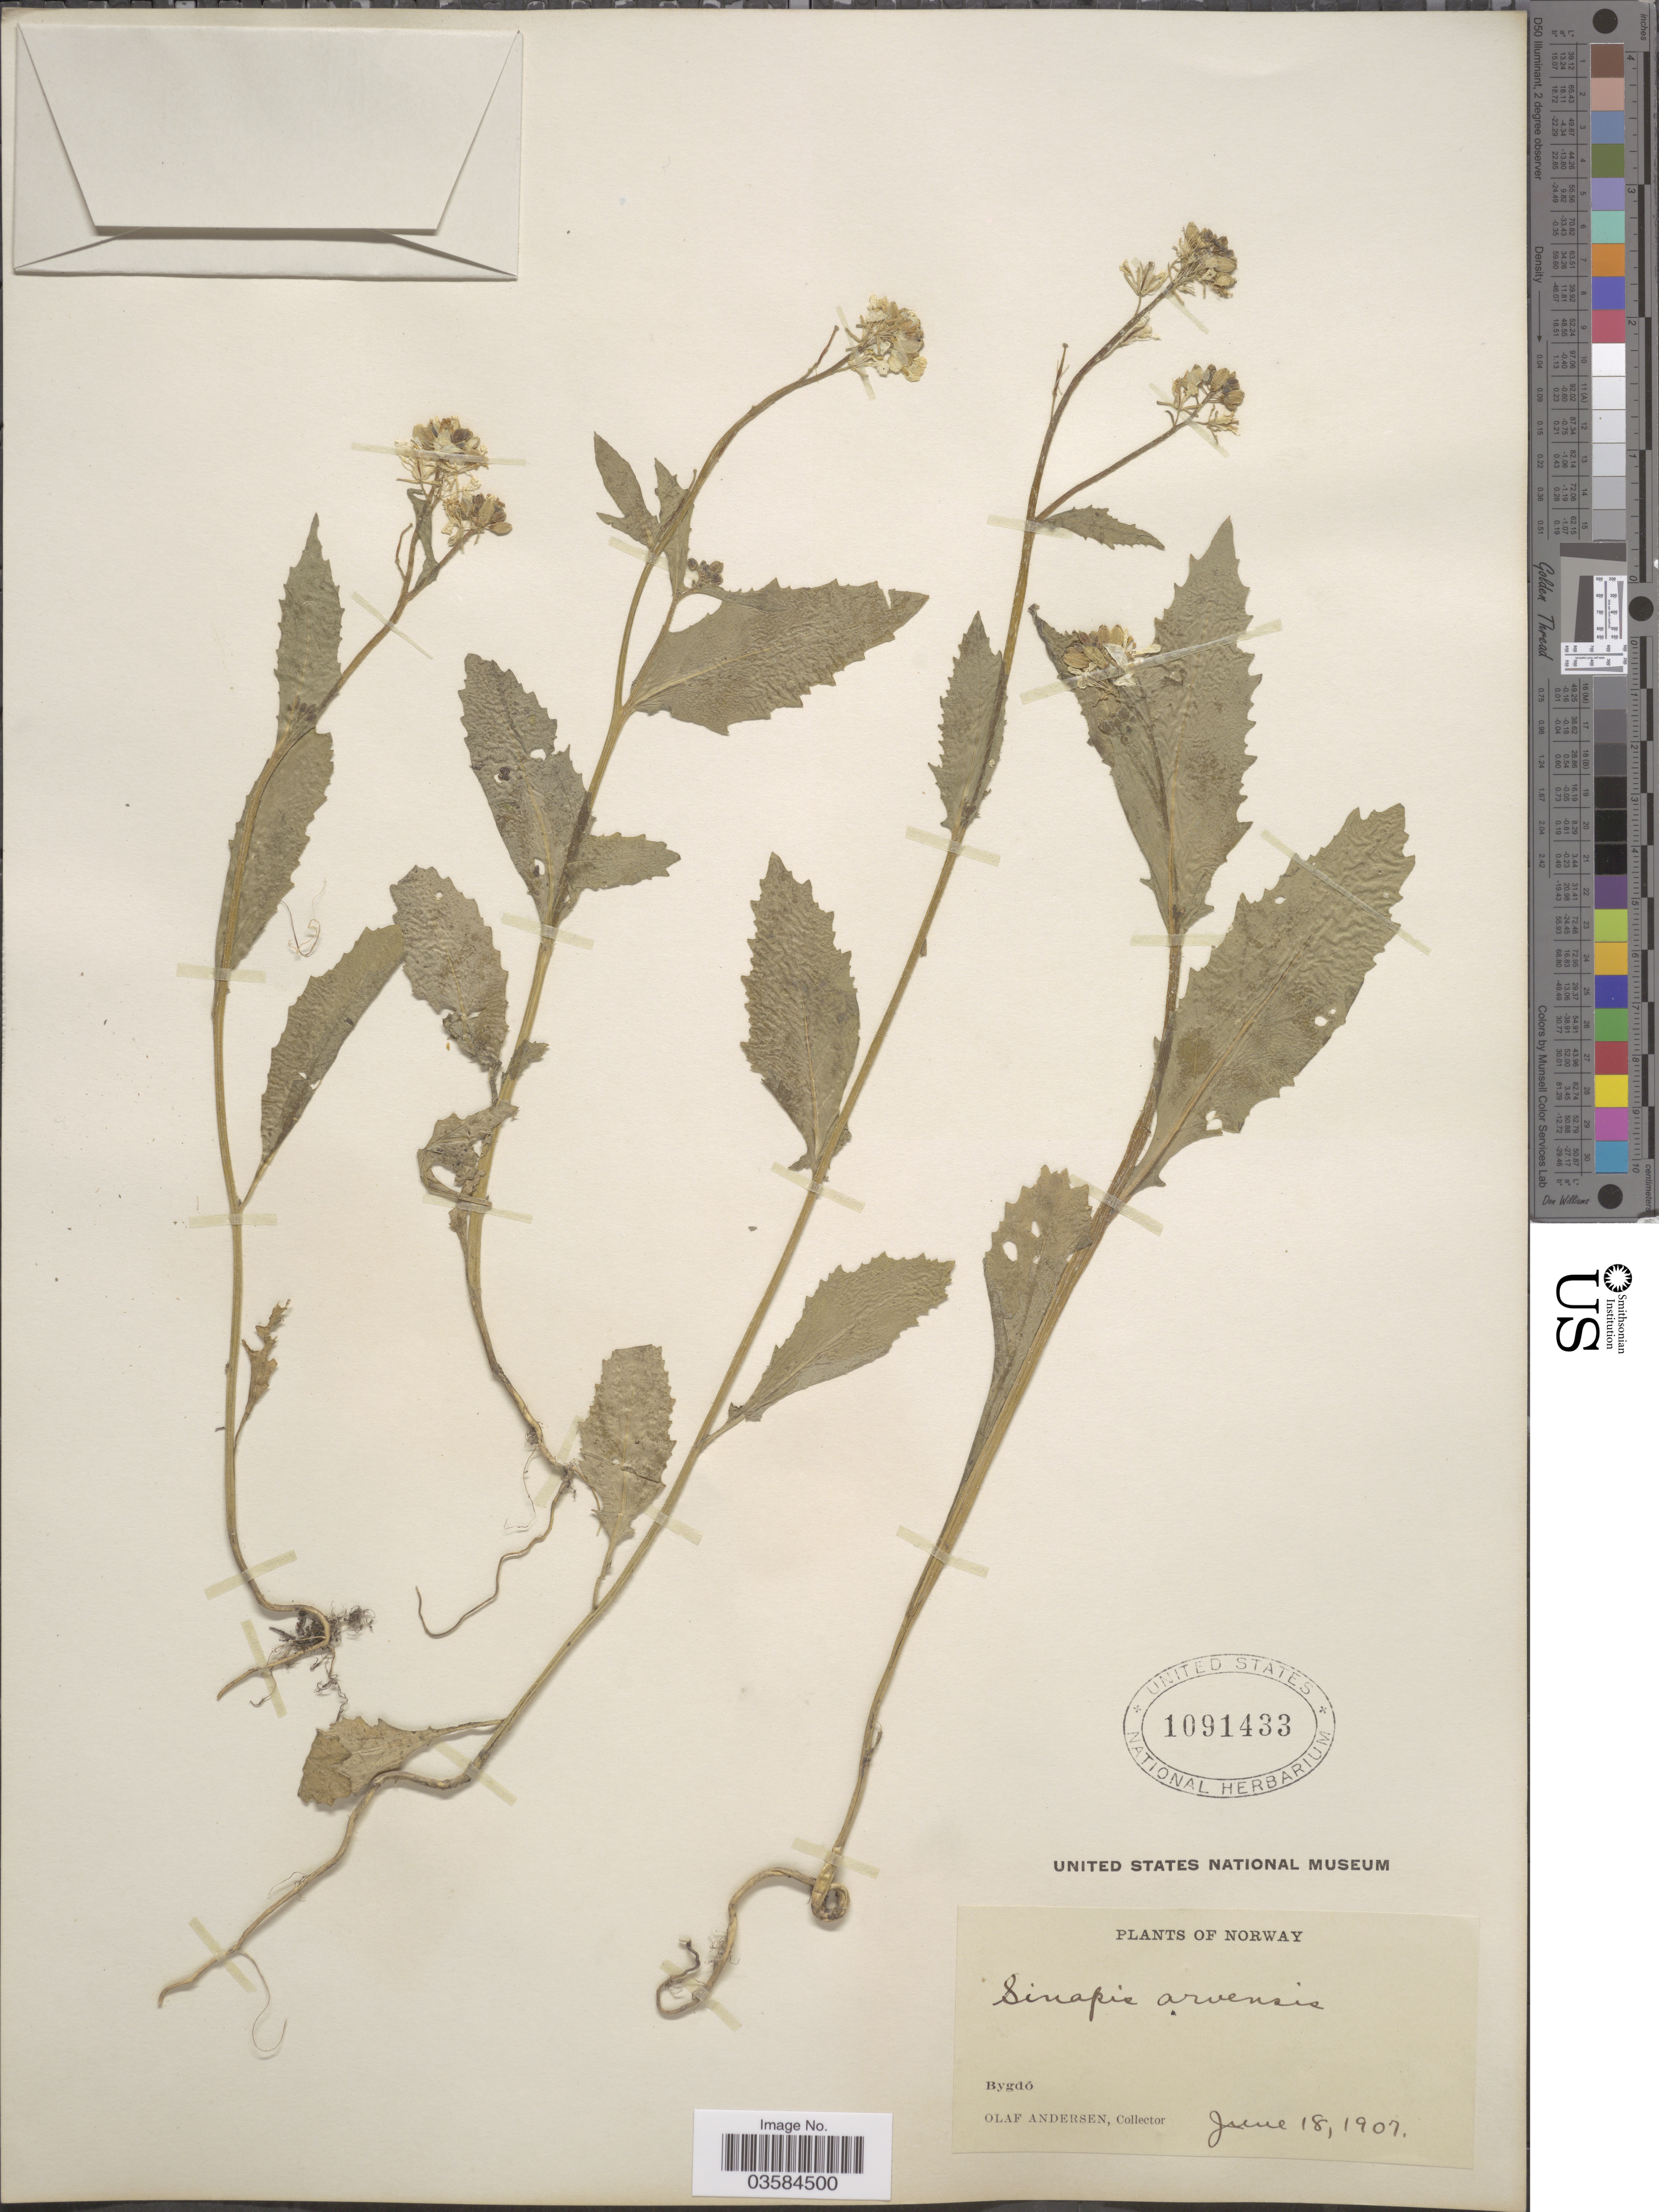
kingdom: Plantae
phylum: Tracheophyta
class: Magnoliopsida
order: Brassicales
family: Brassicaceae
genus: Sinapis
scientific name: Sinapis arvensis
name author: L.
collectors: O. Andersen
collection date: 1907-06-18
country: Norway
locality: Bygdó.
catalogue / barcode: US 1091433